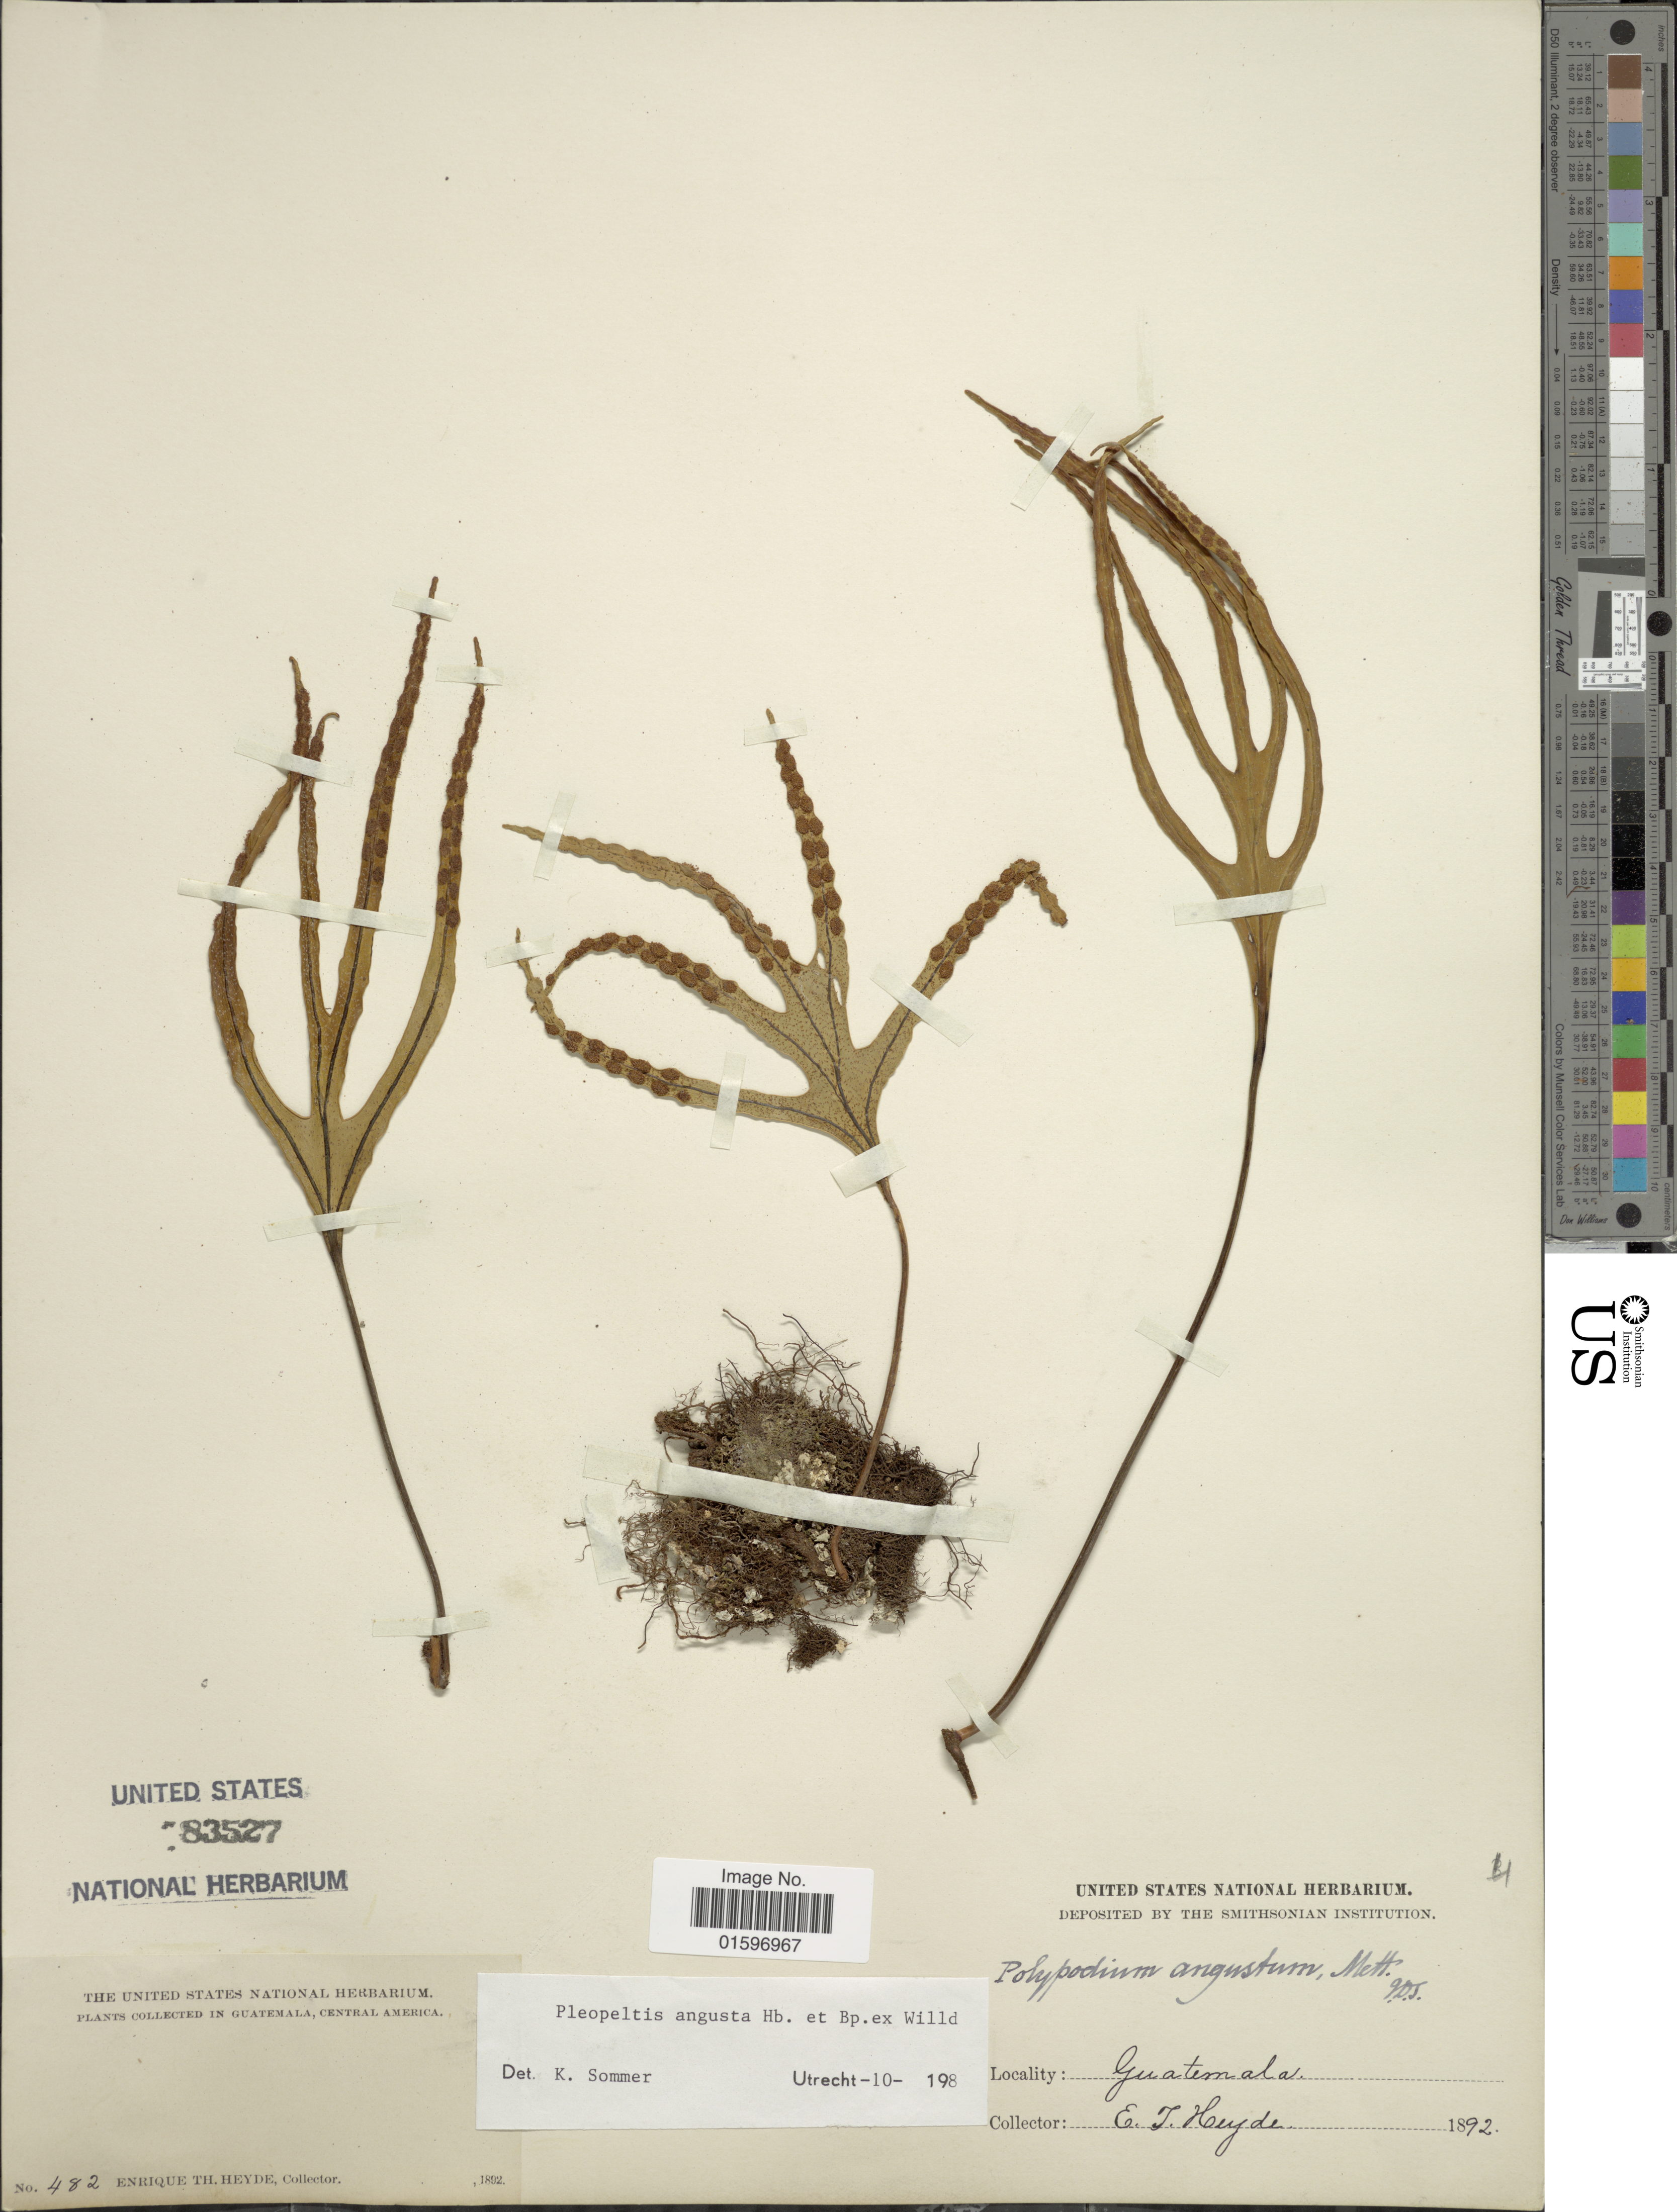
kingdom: Plantae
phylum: Tracheophyta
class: Polypodiopsida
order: Polypodiales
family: Polypodiaceae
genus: Pleopeltis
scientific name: Pleopeltis angusta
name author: Humb. & Bonap. ex Willd.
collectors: E. T. Heyde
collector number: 482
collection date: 1892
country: Guatemala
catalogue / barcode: US 83527